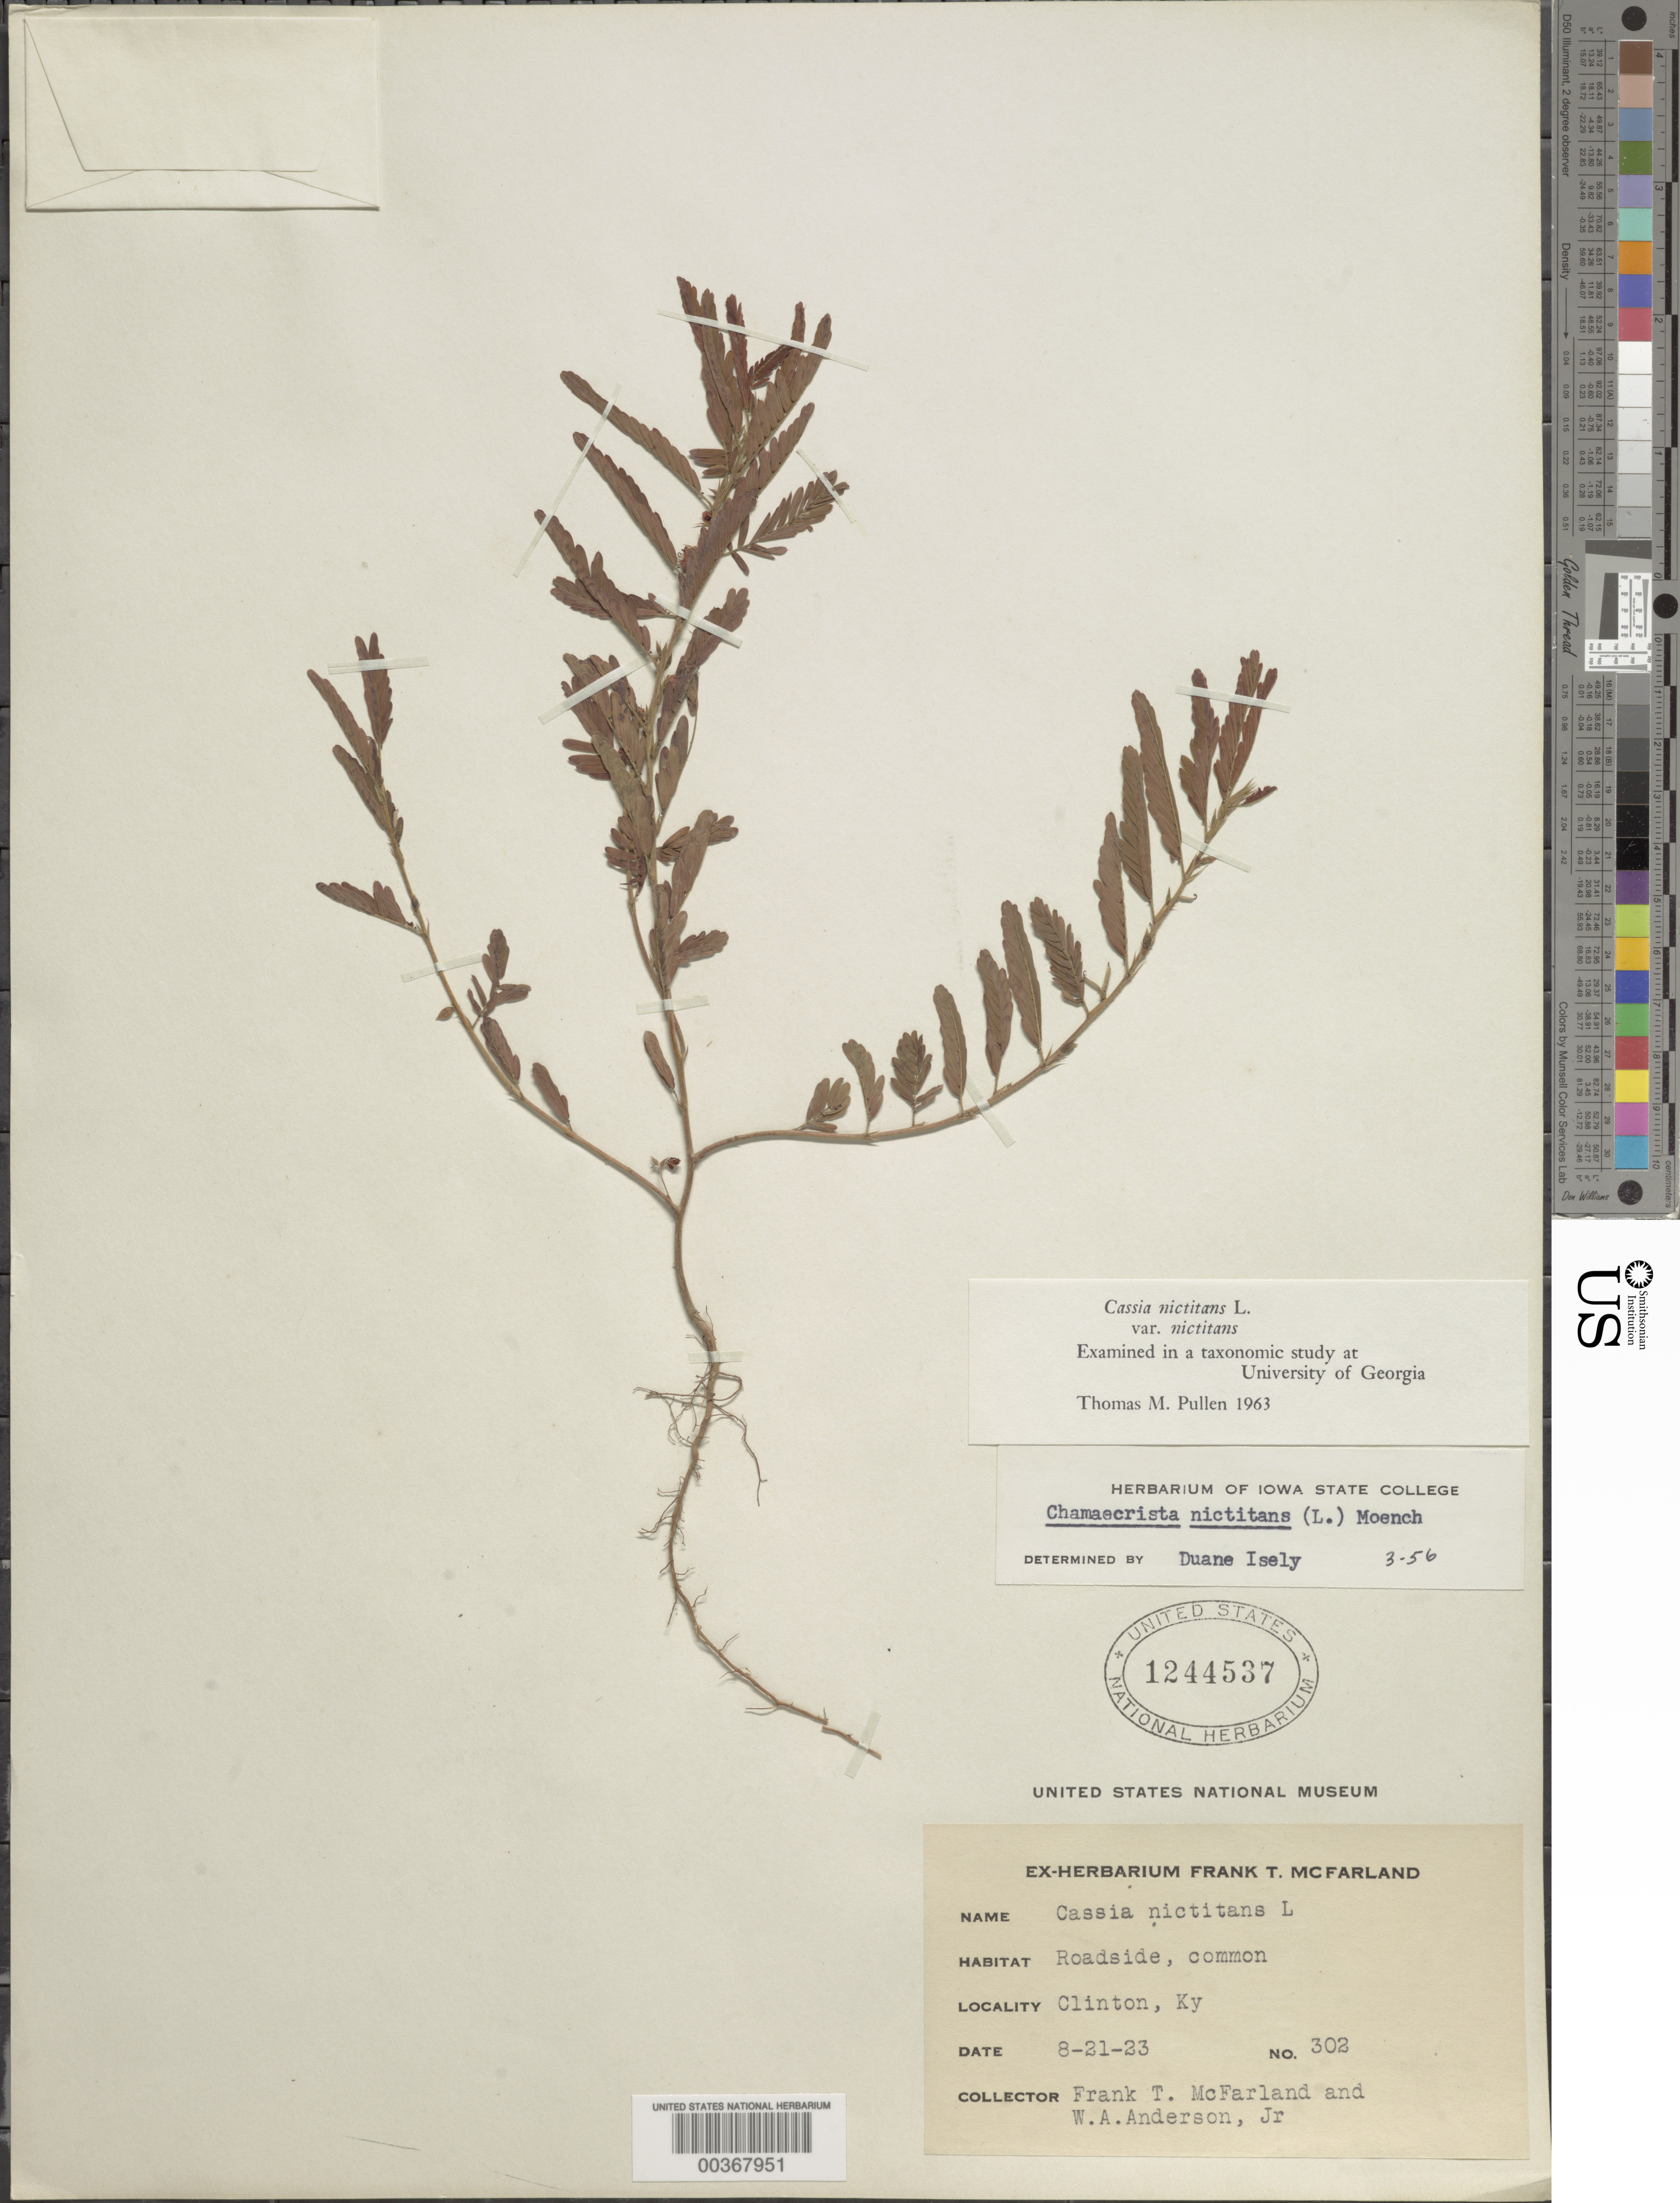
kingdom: Plantae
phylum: Tracheophyta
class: Magnoliopsida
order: Fabales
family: Fabaceae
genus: Chamaecrista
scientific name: Chamaecrista nictitans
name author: (L.) Moench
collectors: F. T. McFarland & W. A. Anderson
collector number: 302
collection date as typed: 21 Aug 1923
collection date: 1923-08-21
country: United States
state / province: Kentucky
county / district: Hickman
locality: Clinton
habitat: Roadside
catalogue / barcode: US 1244537